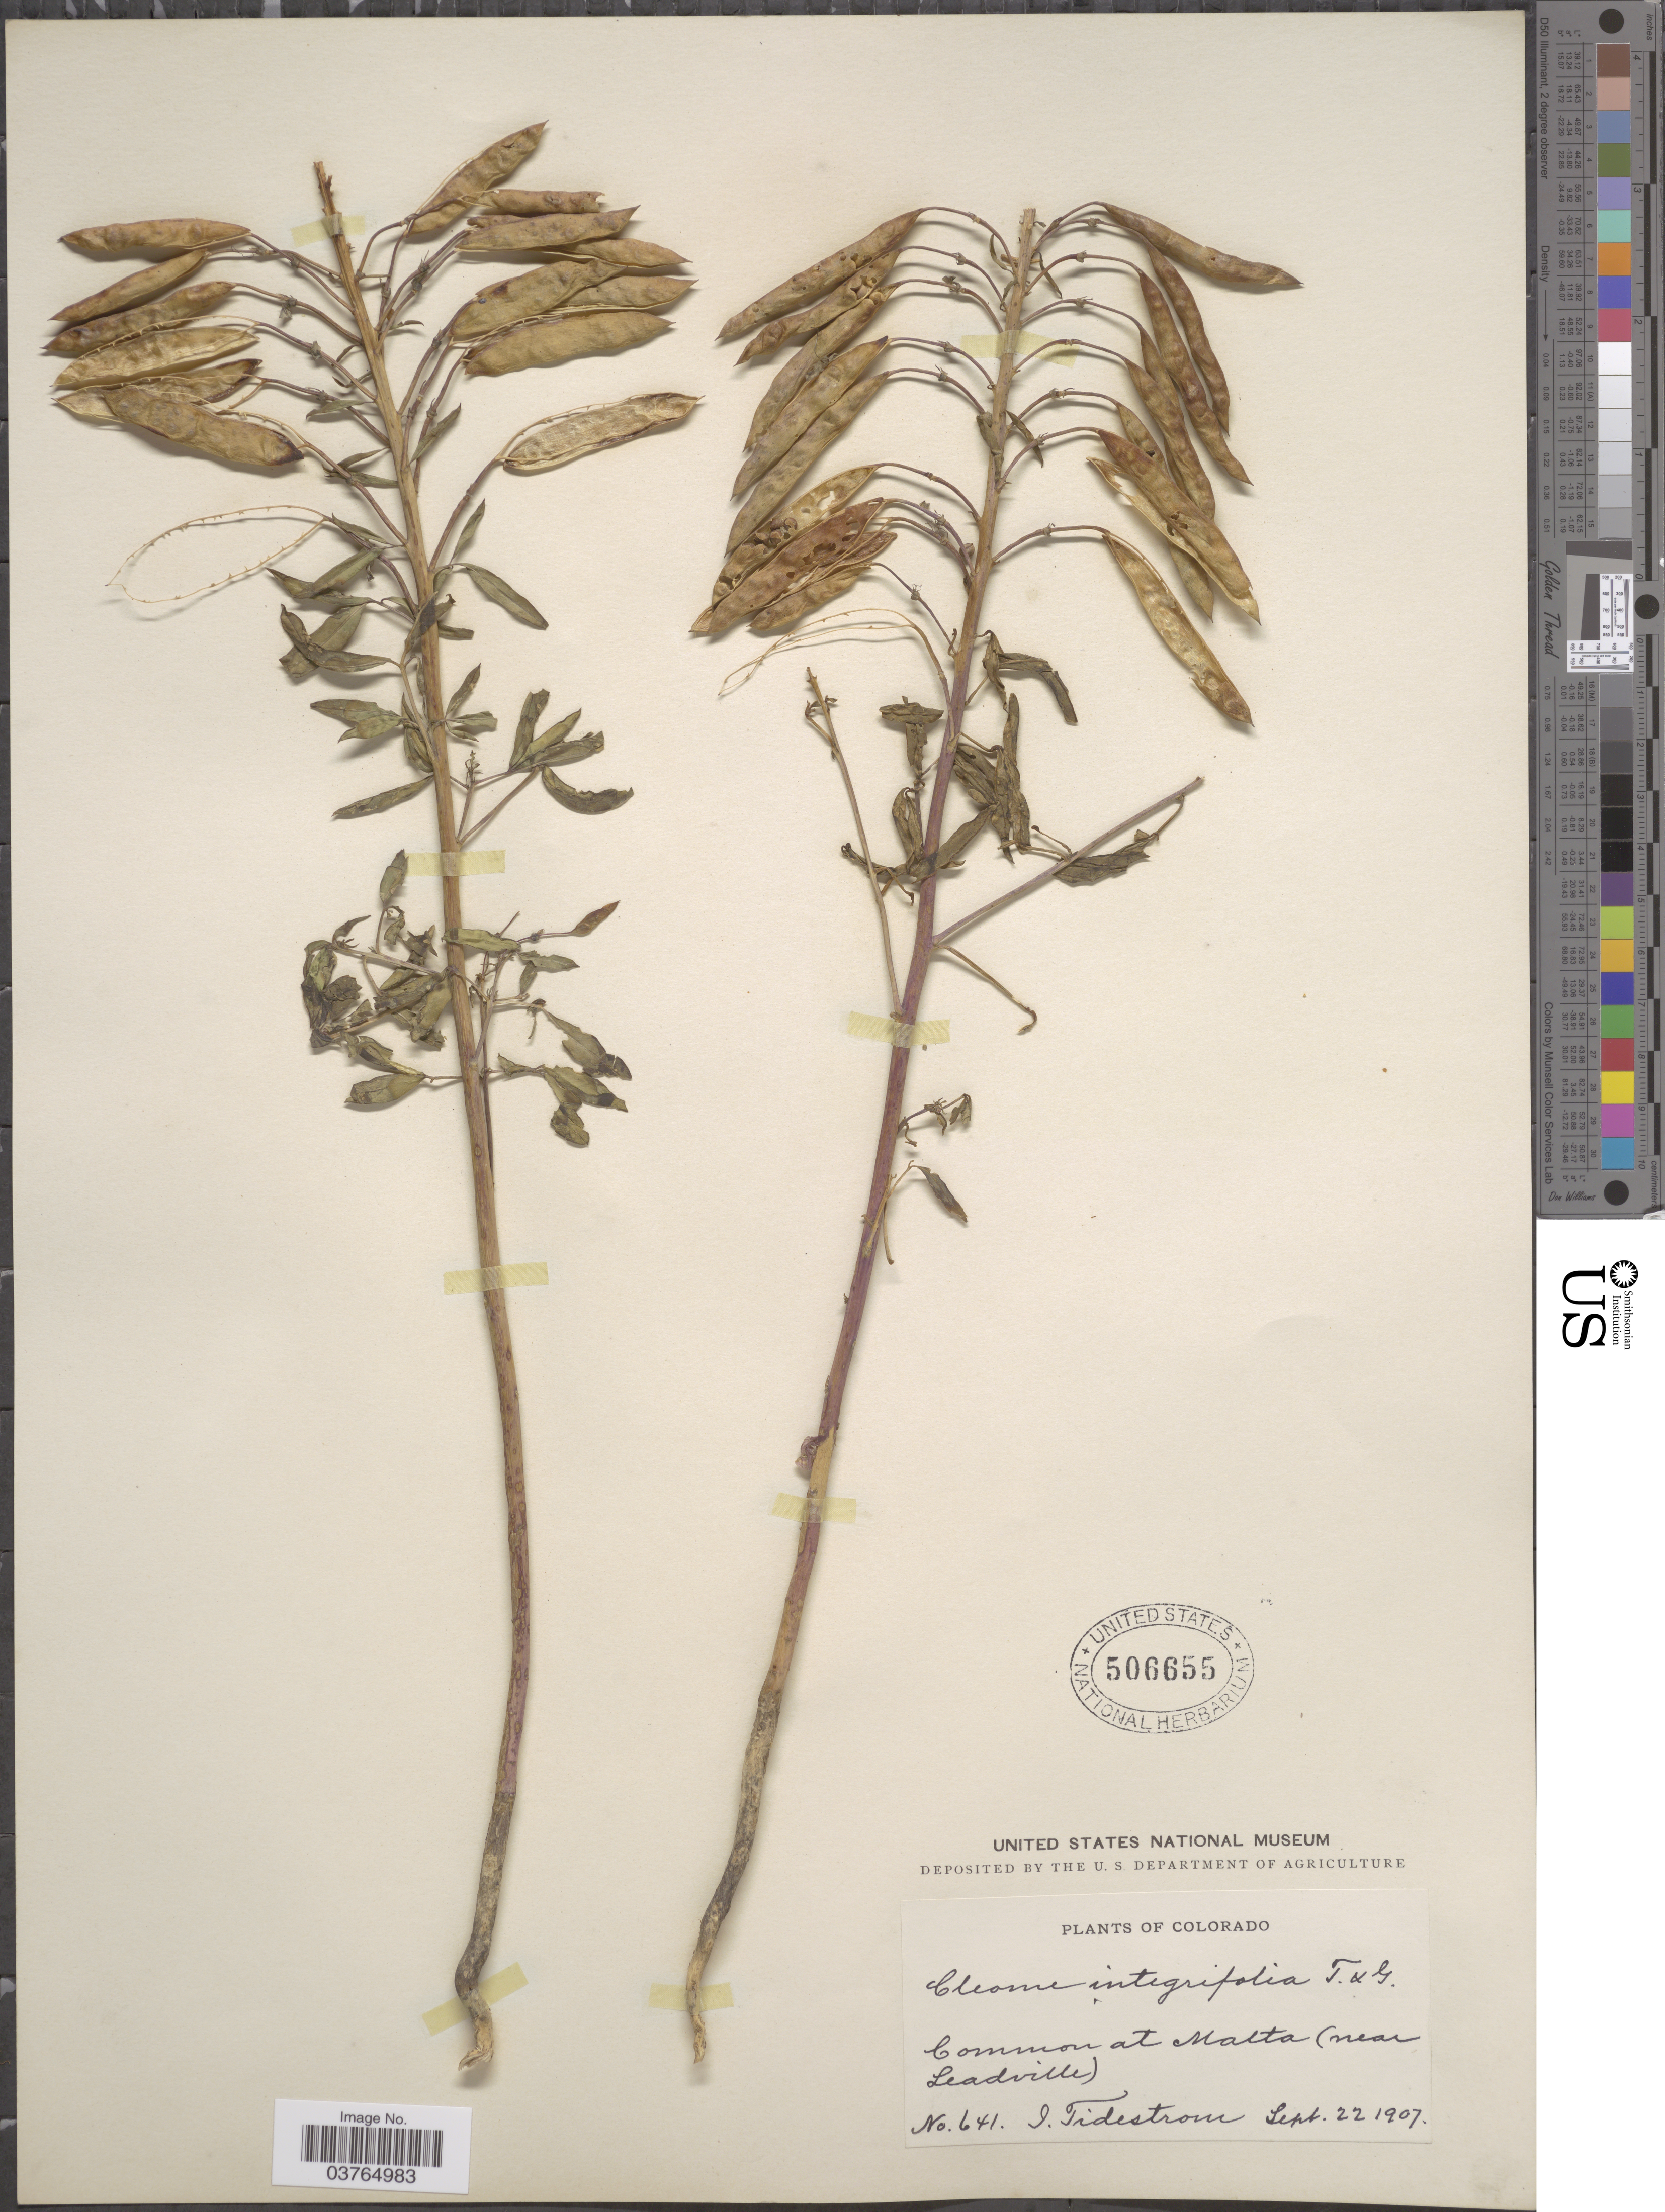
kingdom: Plantae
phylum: Tracheophyta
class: Magnoliopsida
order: Brassicales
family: Cleomaceae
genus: Cleomella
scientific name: Cleomella serrulata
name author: (Pursh) Roalson & J.C. Hall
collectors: I. F. Tidestrom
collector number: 641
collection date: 1907-09-22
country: United States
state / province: Colorado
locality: Common at Malta (near Leadville).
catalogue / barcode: US 506655